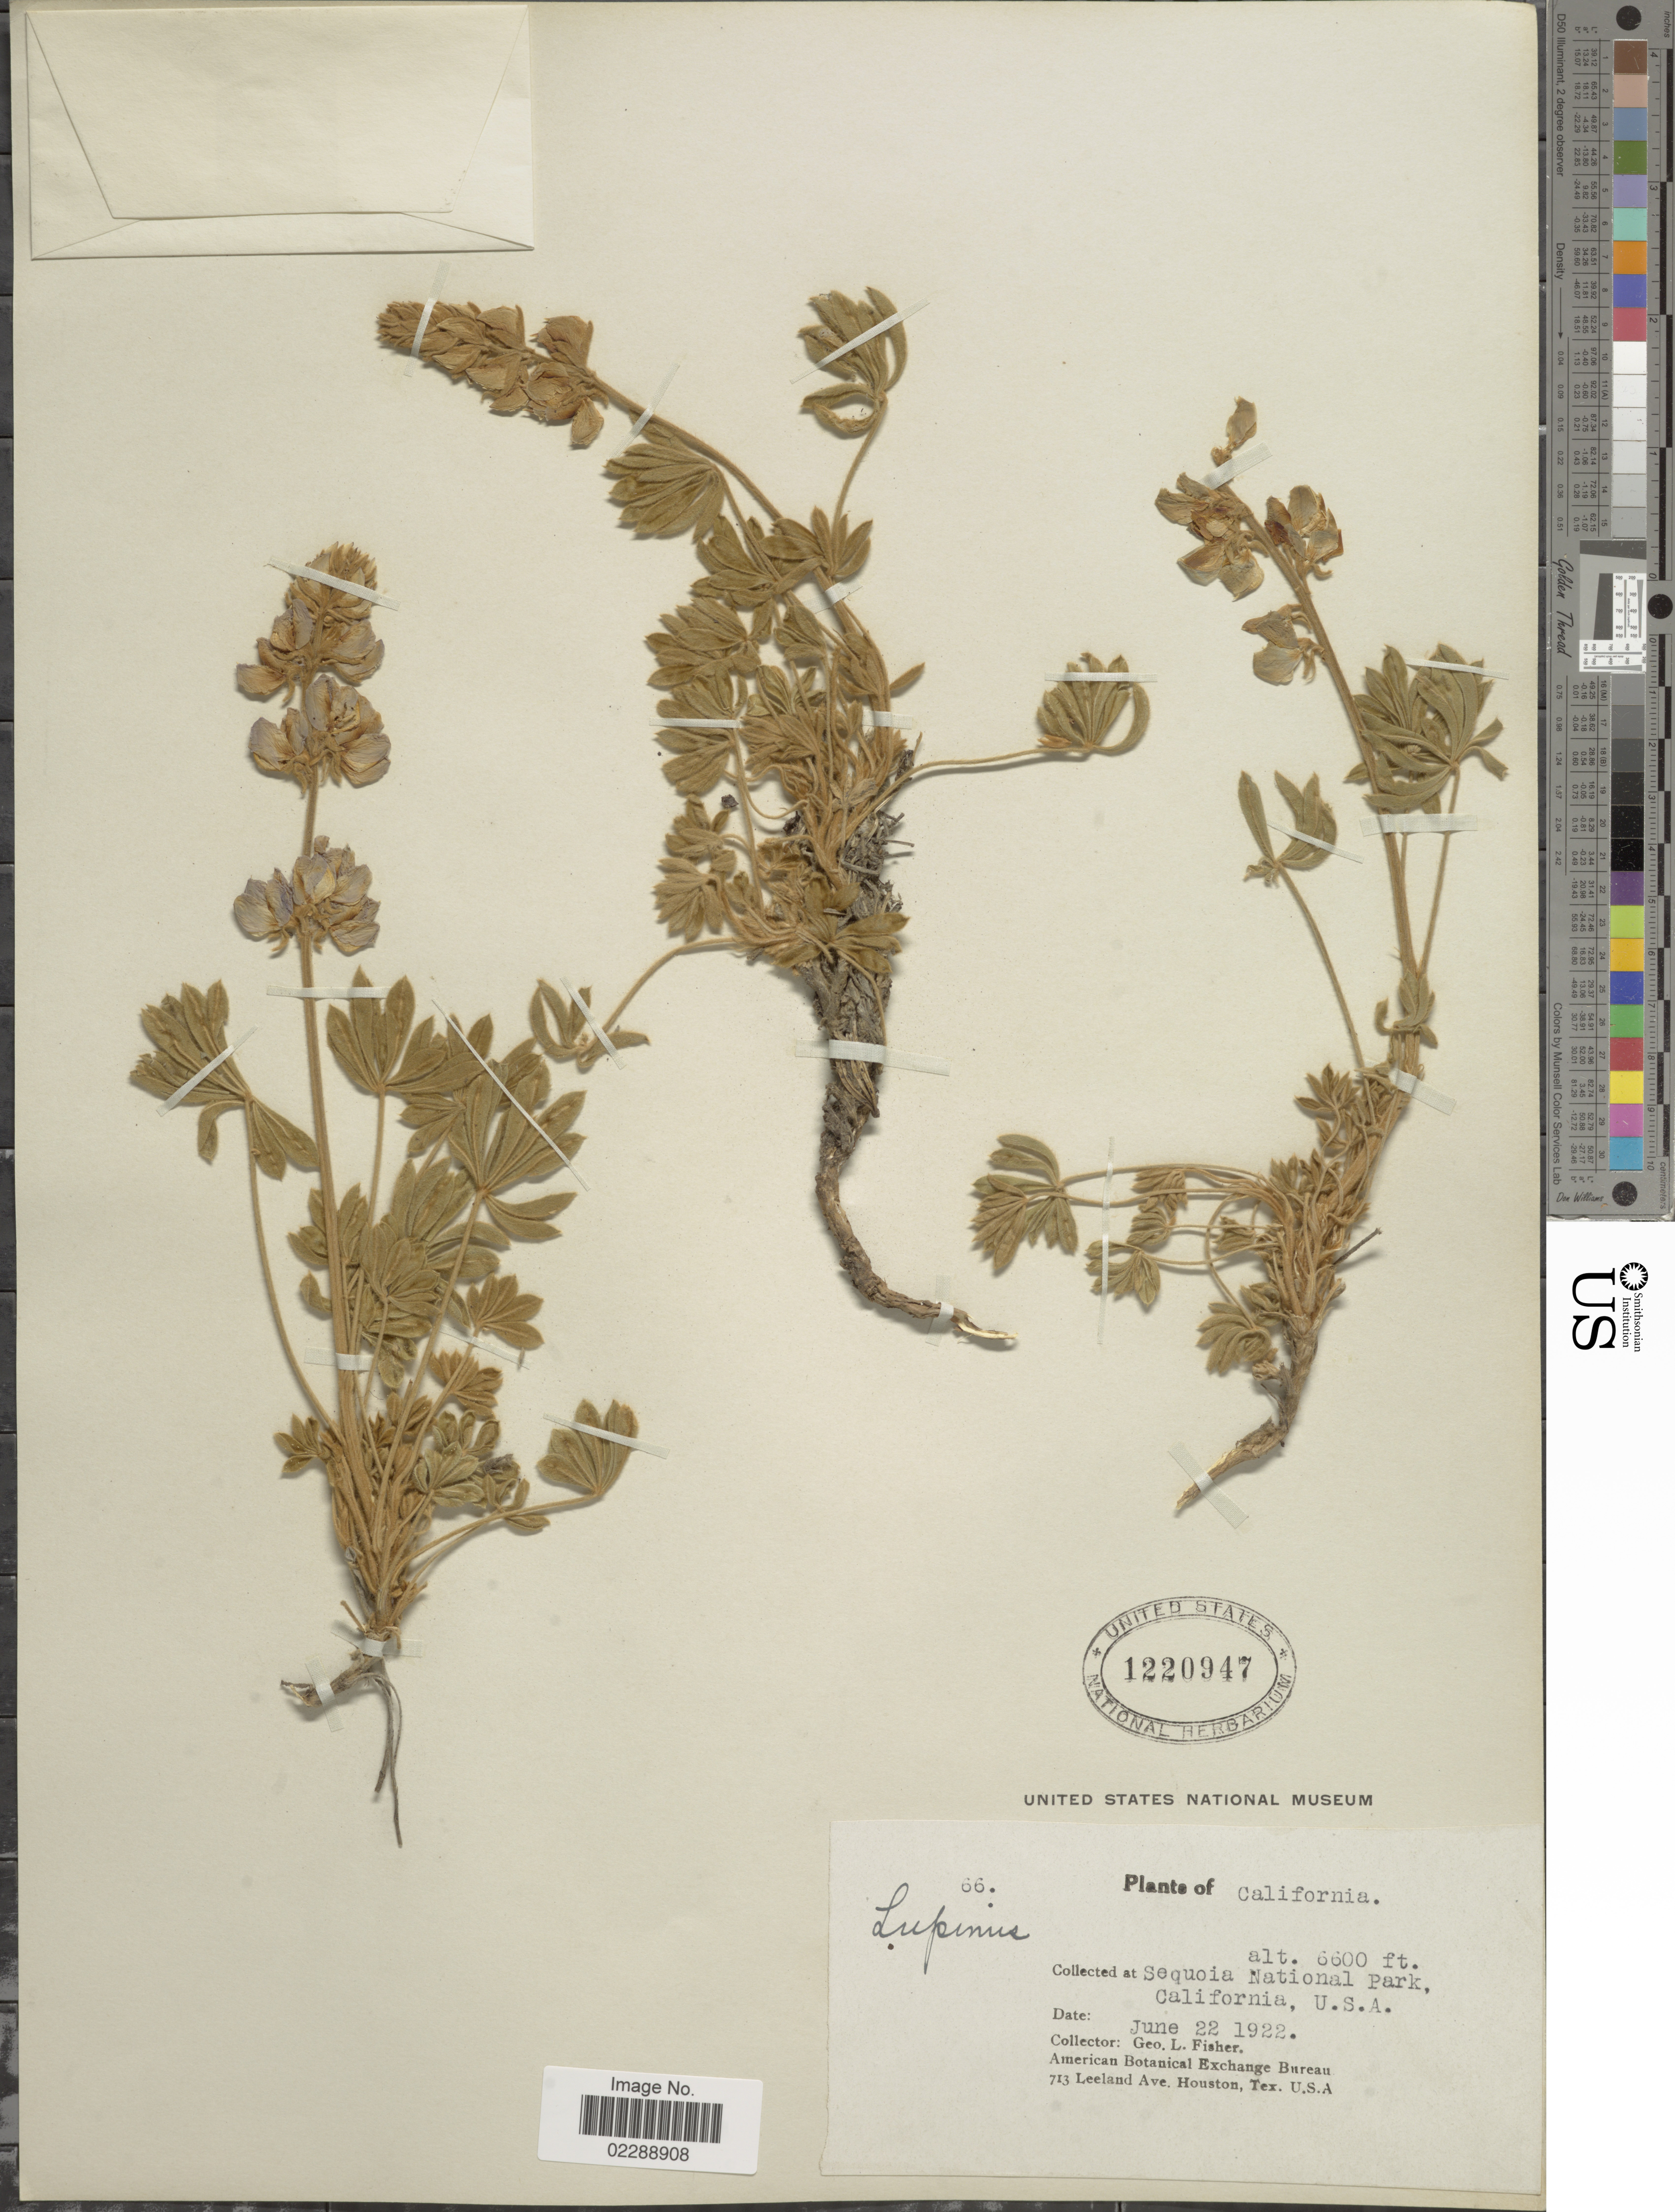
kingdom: Plantae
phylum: Tracheophyta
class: Magnoliopsida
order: Fabales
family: Fabaceae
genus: Lupinus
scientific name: Lupinus sp.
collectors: G. L. Fisher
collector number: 66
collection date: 1922-06-22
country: United States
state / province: California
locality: Sequoia National Park, California, U.S.A.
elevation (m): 2012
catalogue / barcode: US 1220947